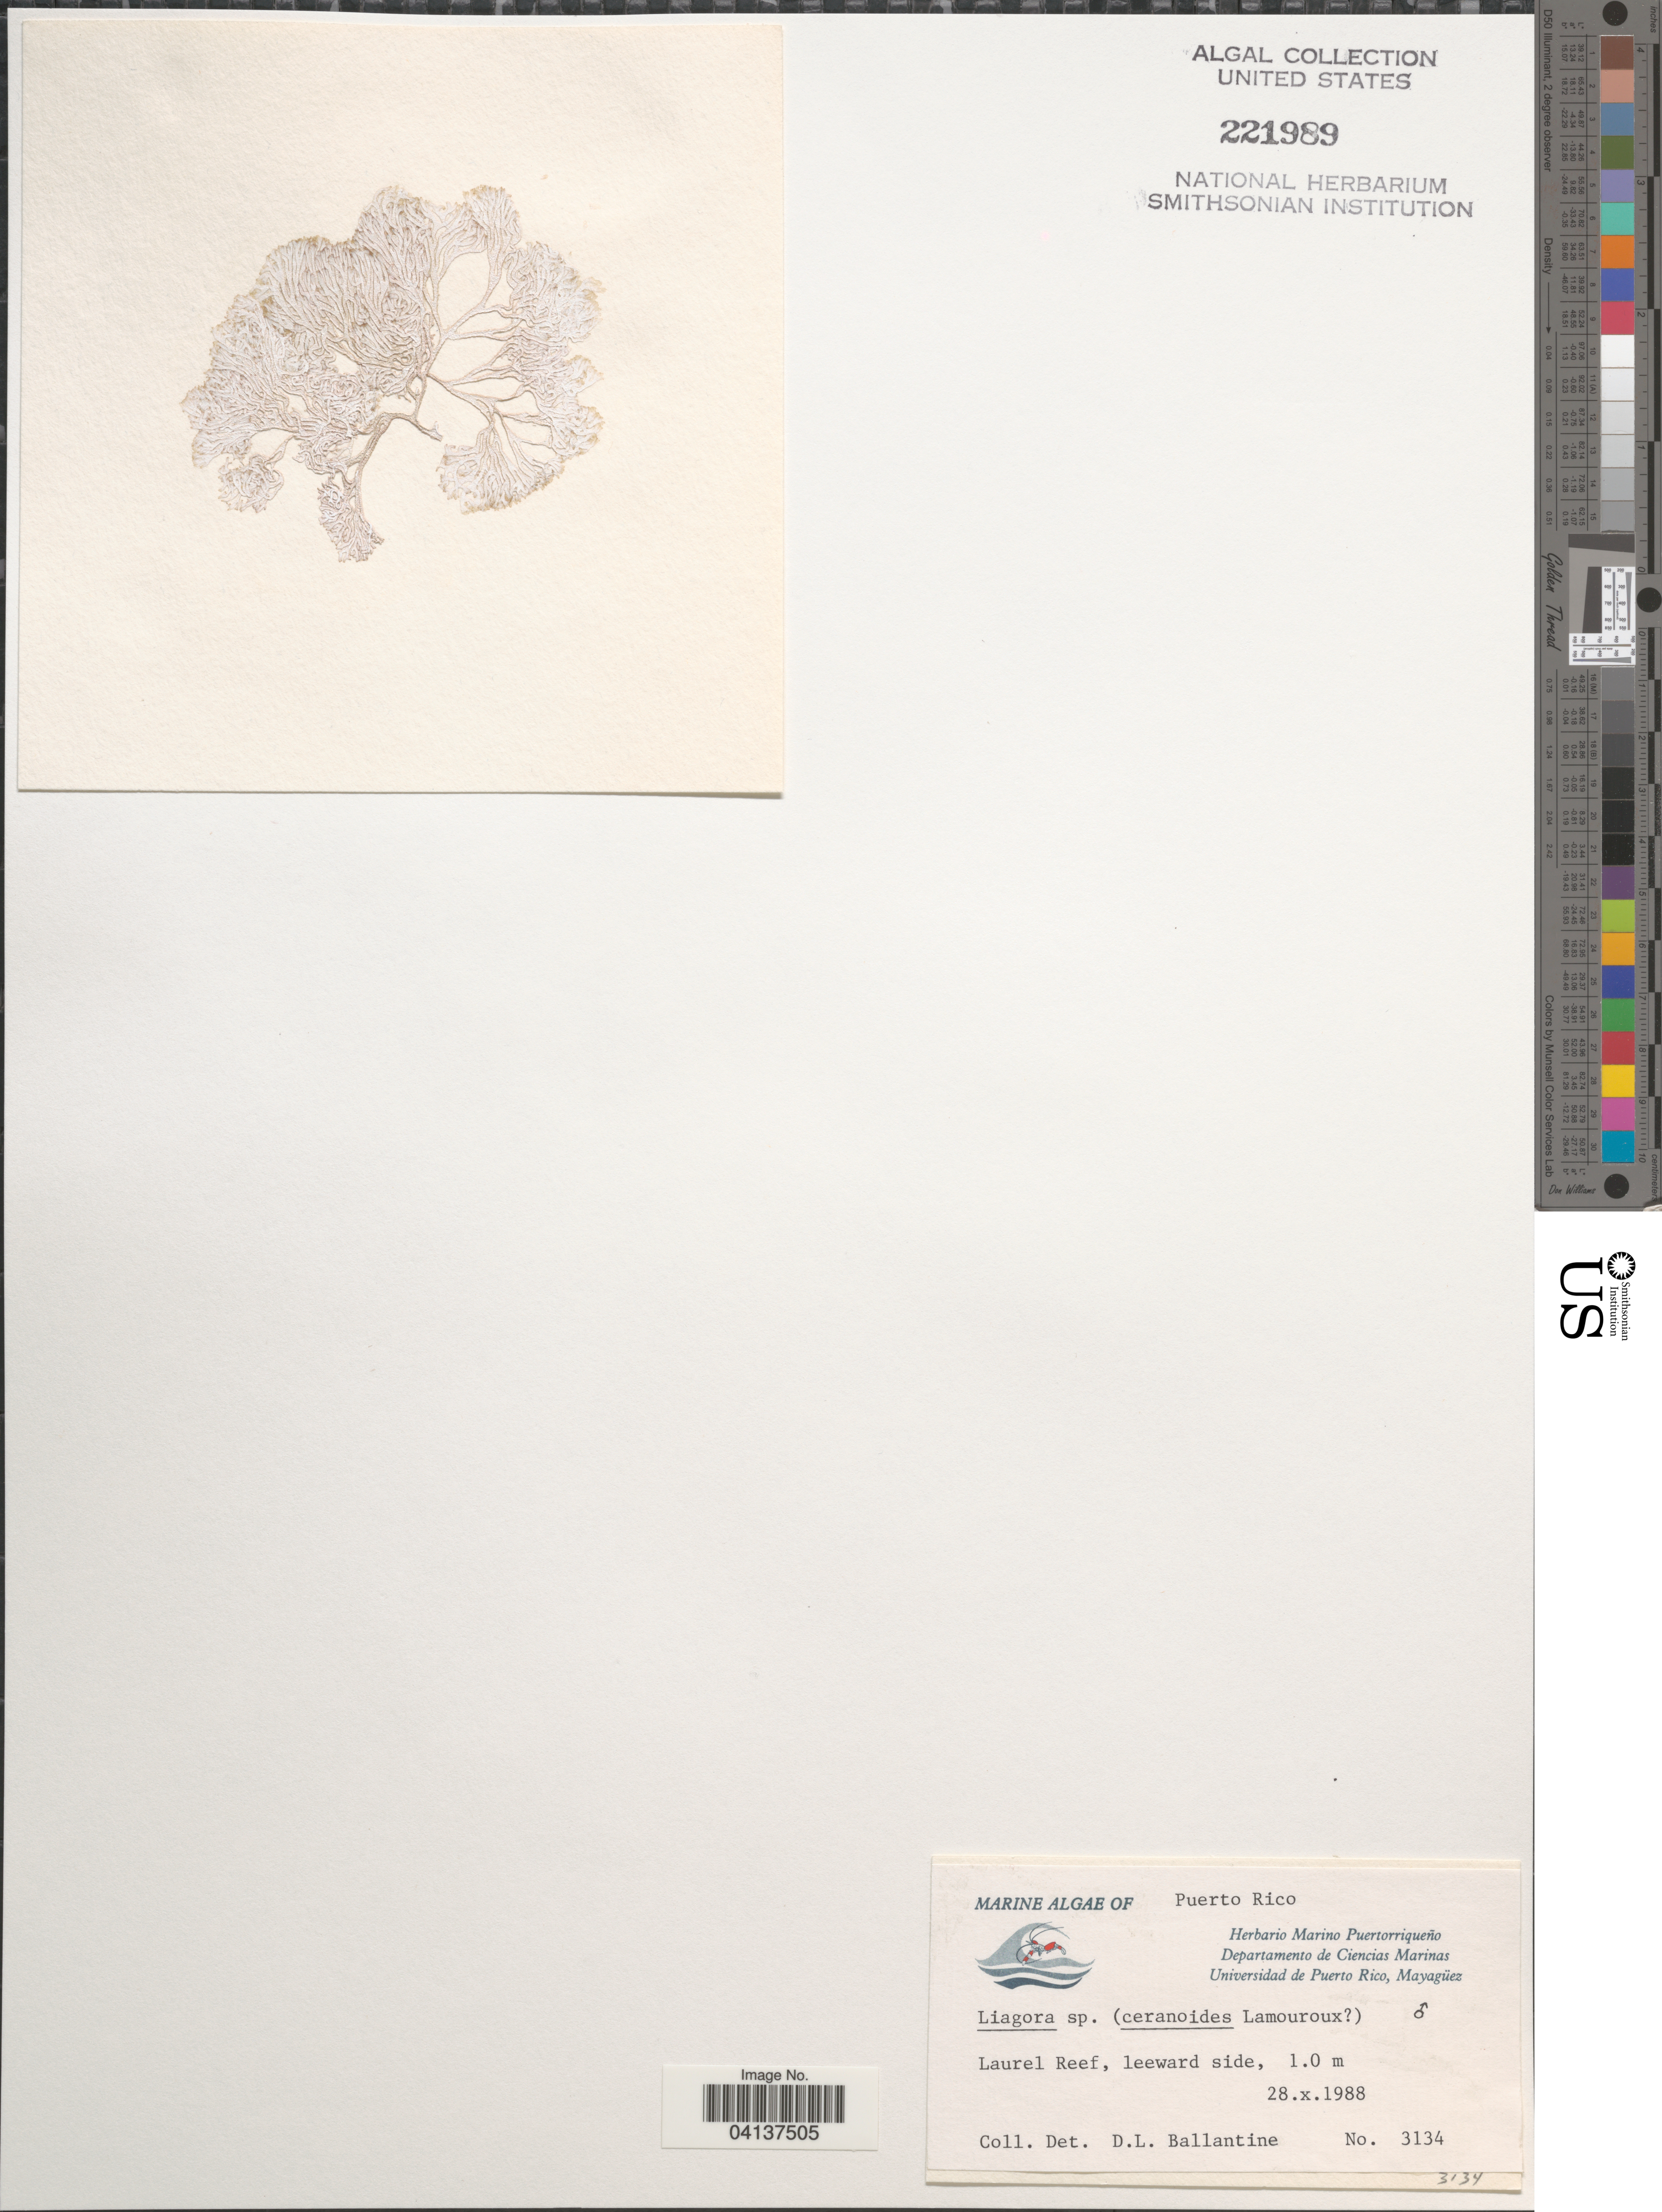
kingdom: Plantae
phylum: Rhodophyta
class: Florideophyceae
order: Nemaliales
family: Liagoraceae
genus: Liagora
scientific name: Liagora sp.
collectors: D.L. Ballantine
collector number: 3134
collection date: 1988-10-28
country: Puerto Rico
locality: Laurel Reef, leeward side.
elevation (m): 1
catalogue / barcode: US 221989